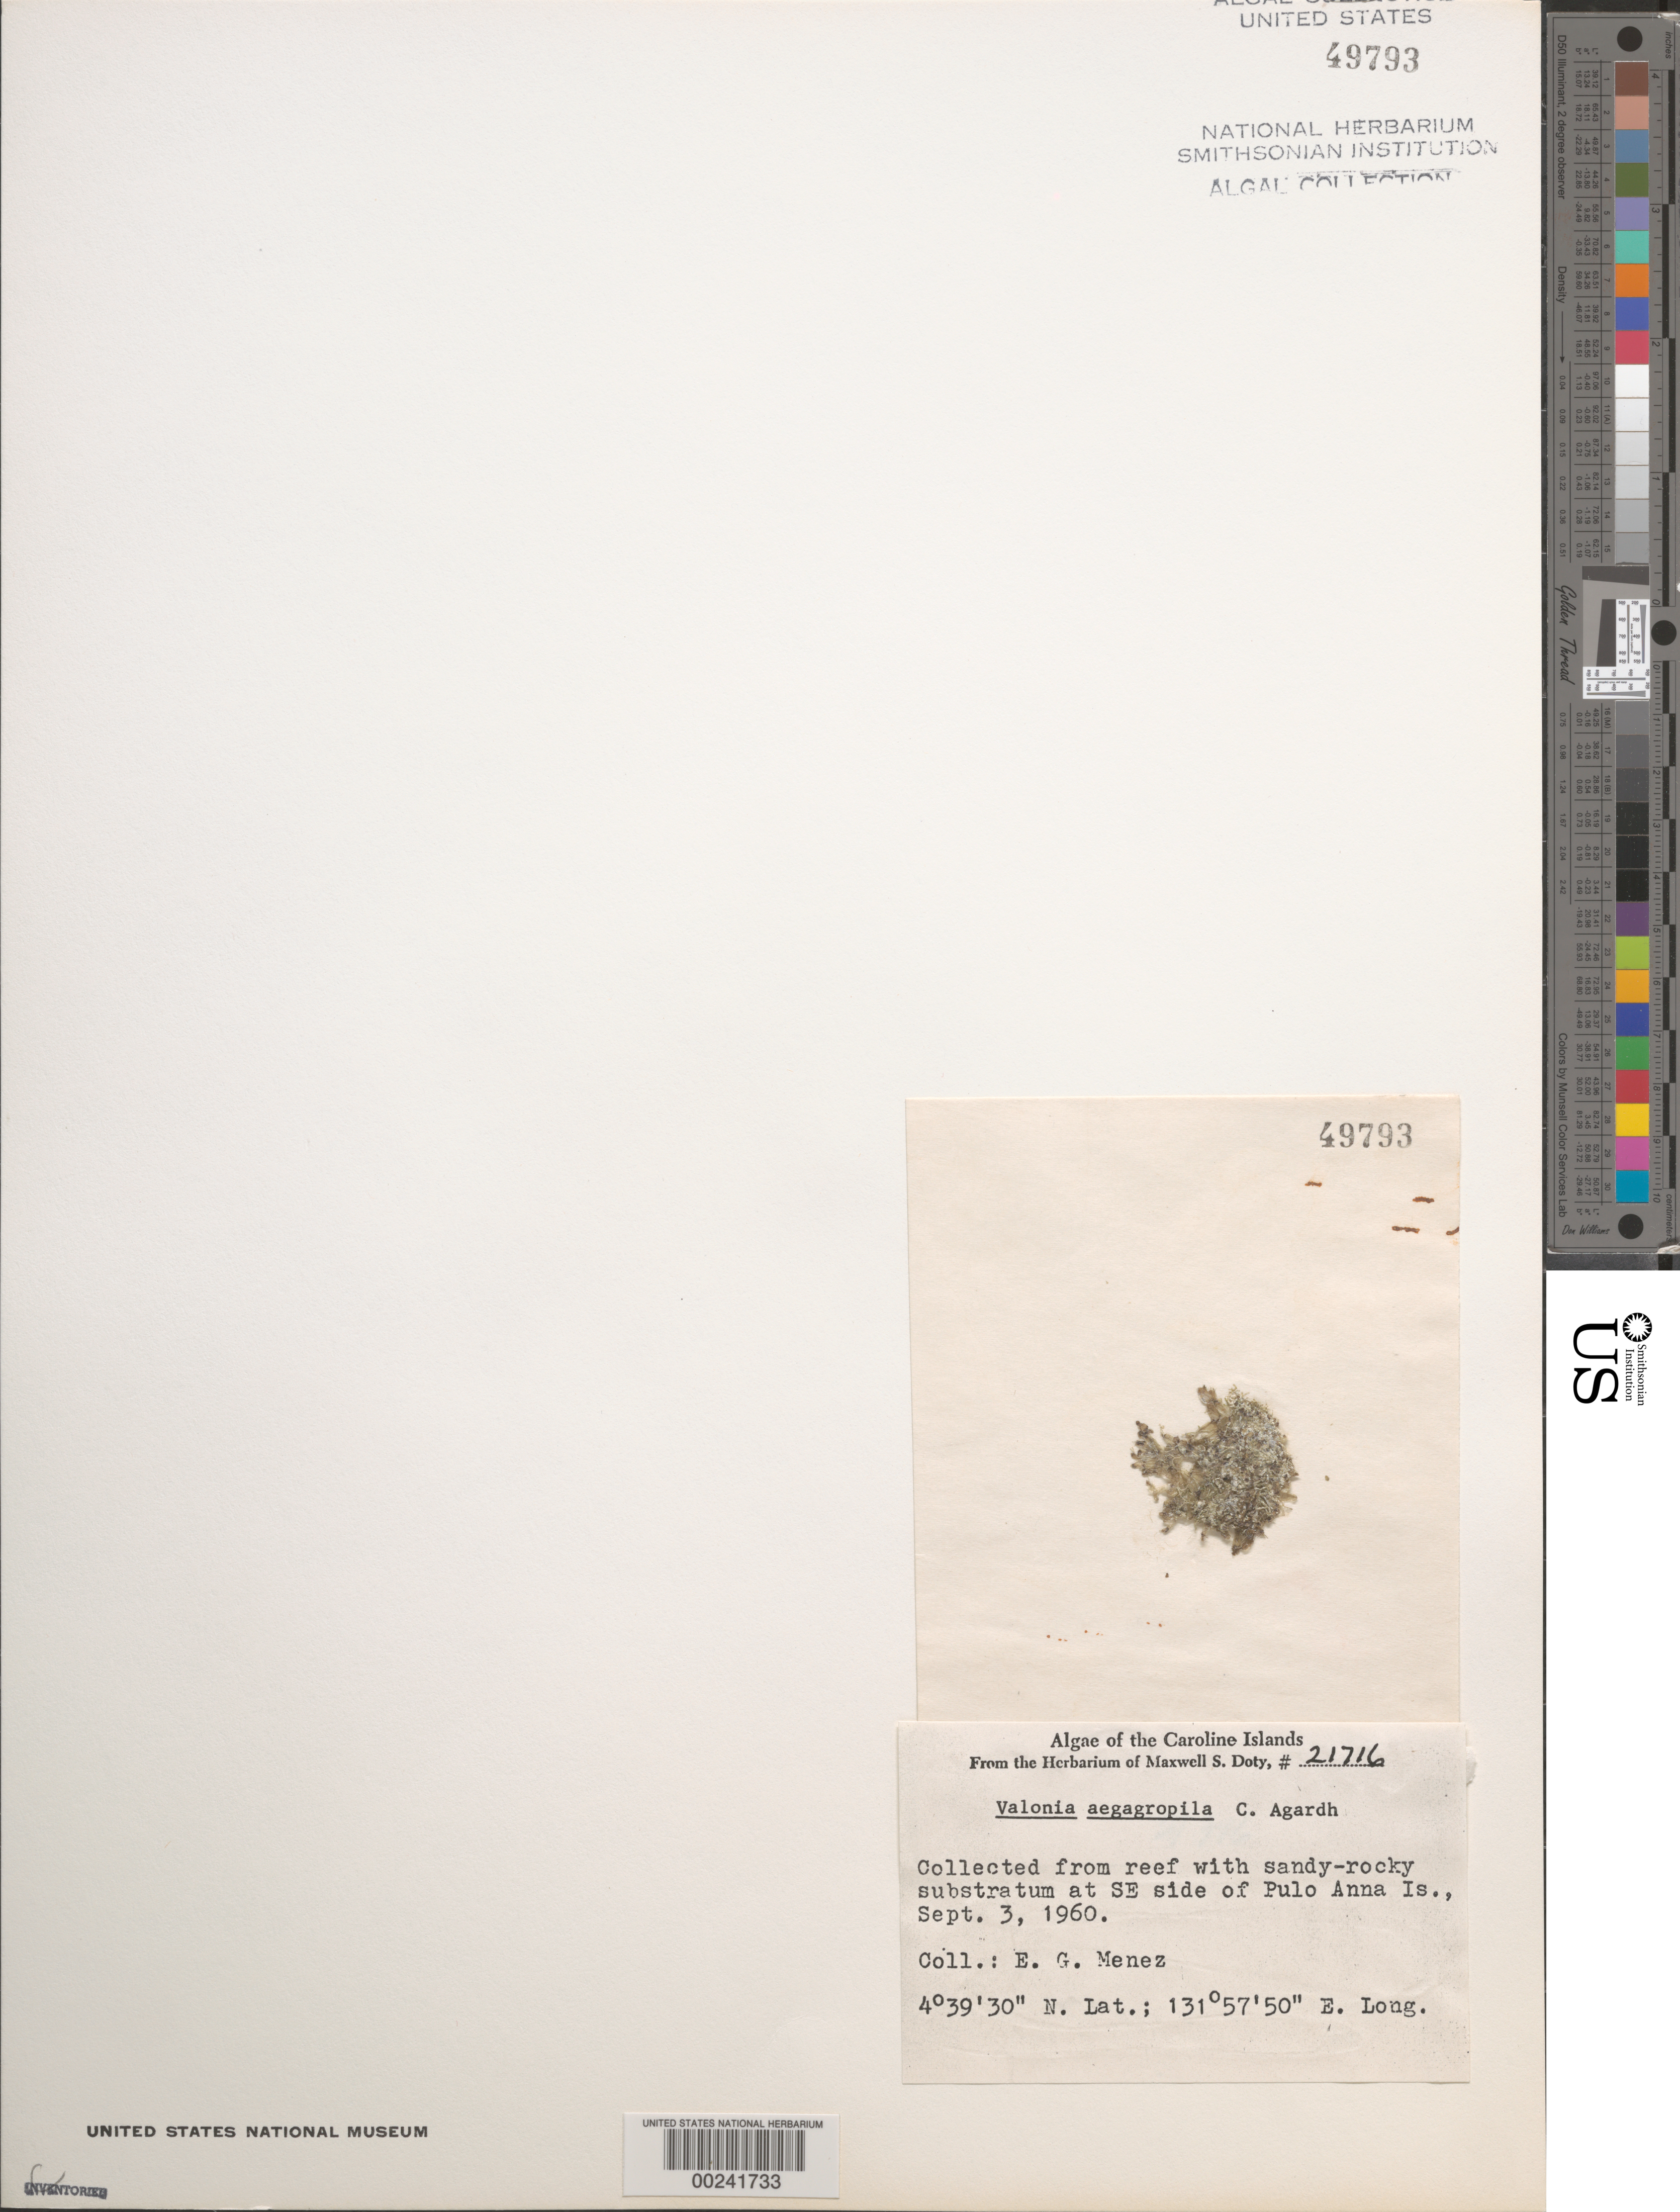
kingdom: Plantae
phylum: Chlorophyta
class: Ulvophyceae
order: Siphonocladales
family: Valoniaceae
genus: Valonia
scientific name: Valonia aegagropila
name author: C. Agardh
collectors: Meñez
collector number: MSD 21716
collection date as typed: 03 Sep 1960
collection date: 1960-09-03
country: Palau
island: Pulo Anna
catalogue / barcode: US 49793